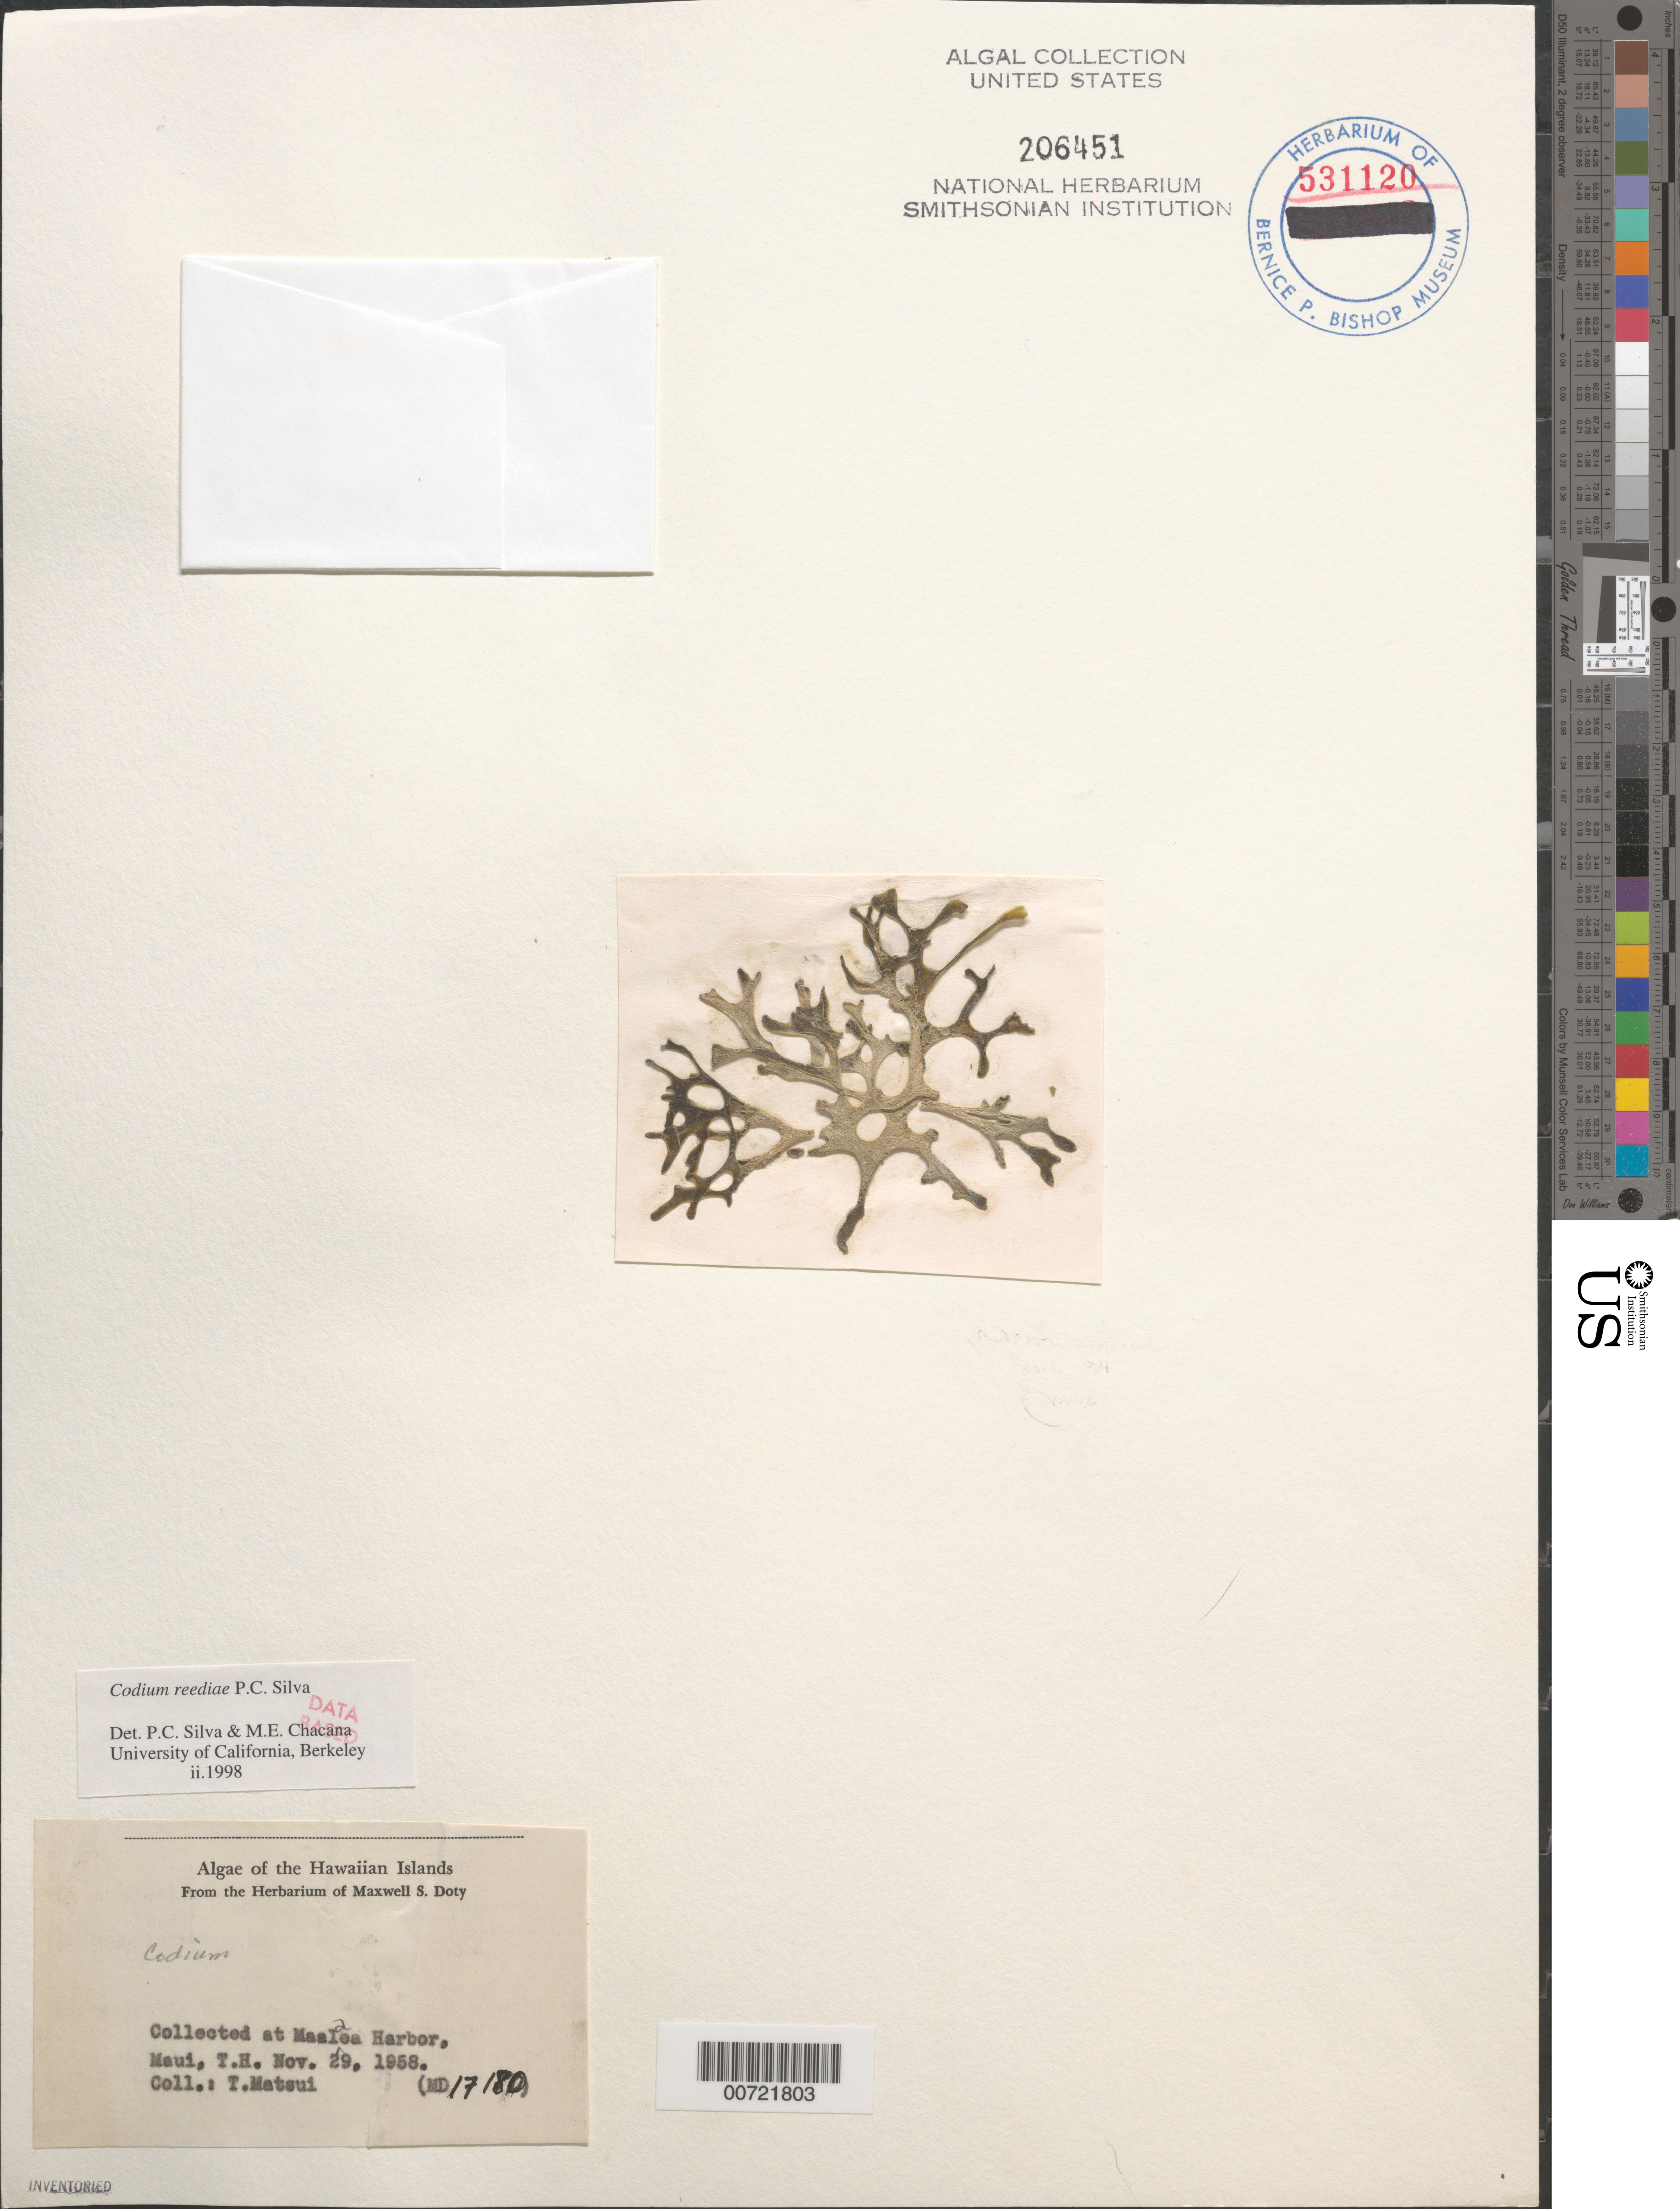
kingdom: Plantae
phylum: Chlorophyta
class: Ulvophyceae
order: Bryopsidales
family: Codiaceae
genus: Codium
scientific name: Codium reediae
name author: P.C. Silva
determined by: Pedroche, F. F.; Silva, P. C.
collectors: T. Matsui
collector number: MSD 17180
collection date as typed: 29 Nov 1958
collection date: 1958-11-29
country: United States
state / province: Hawaii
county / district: Maui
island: Maui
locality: Maalaea Harbor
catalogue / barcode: US 206451